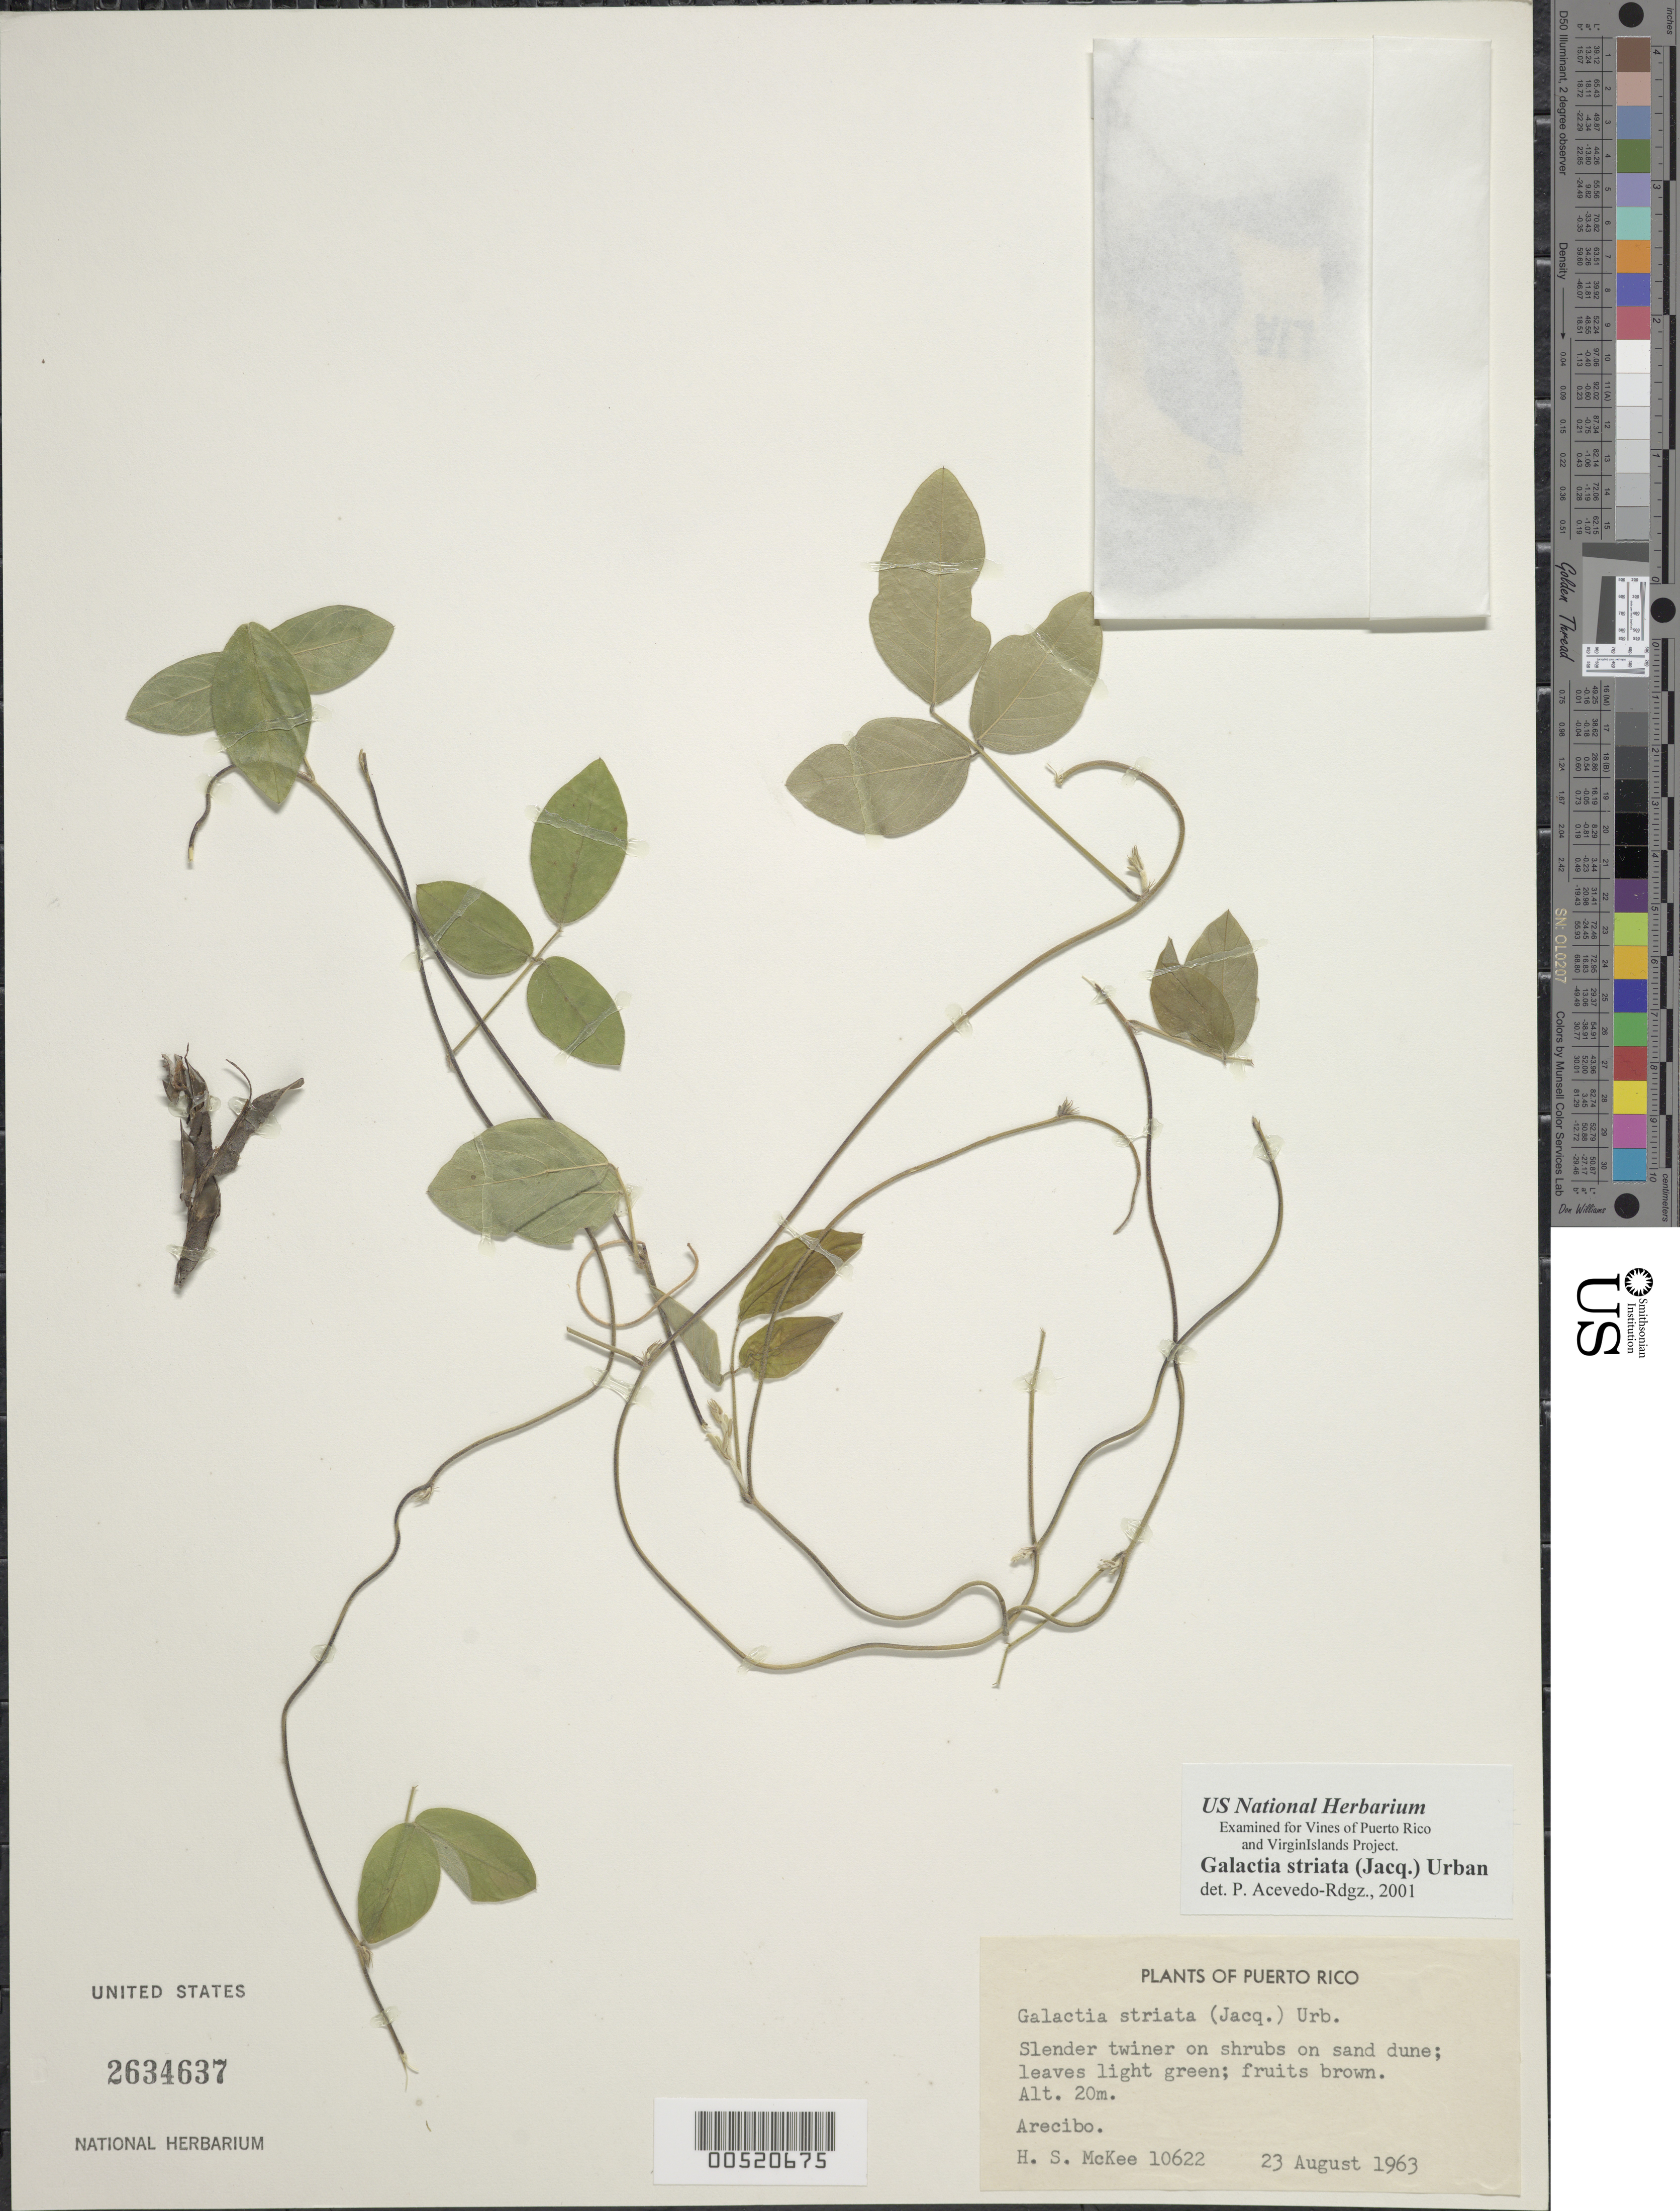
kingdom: Plantae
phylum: Tracheophyta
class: Magnoliopsida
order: Fabales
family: Fabaceae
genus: Galactia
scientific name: Galactia striata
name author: (Jacq.) Urb.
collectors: H. S. MacKee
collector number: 10622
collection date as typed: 23 Aug 1963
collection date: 1963-08-23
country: Puerto Rico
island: Greater Antilles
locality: Arecibo. On sand dune.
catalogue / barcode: US 2634637